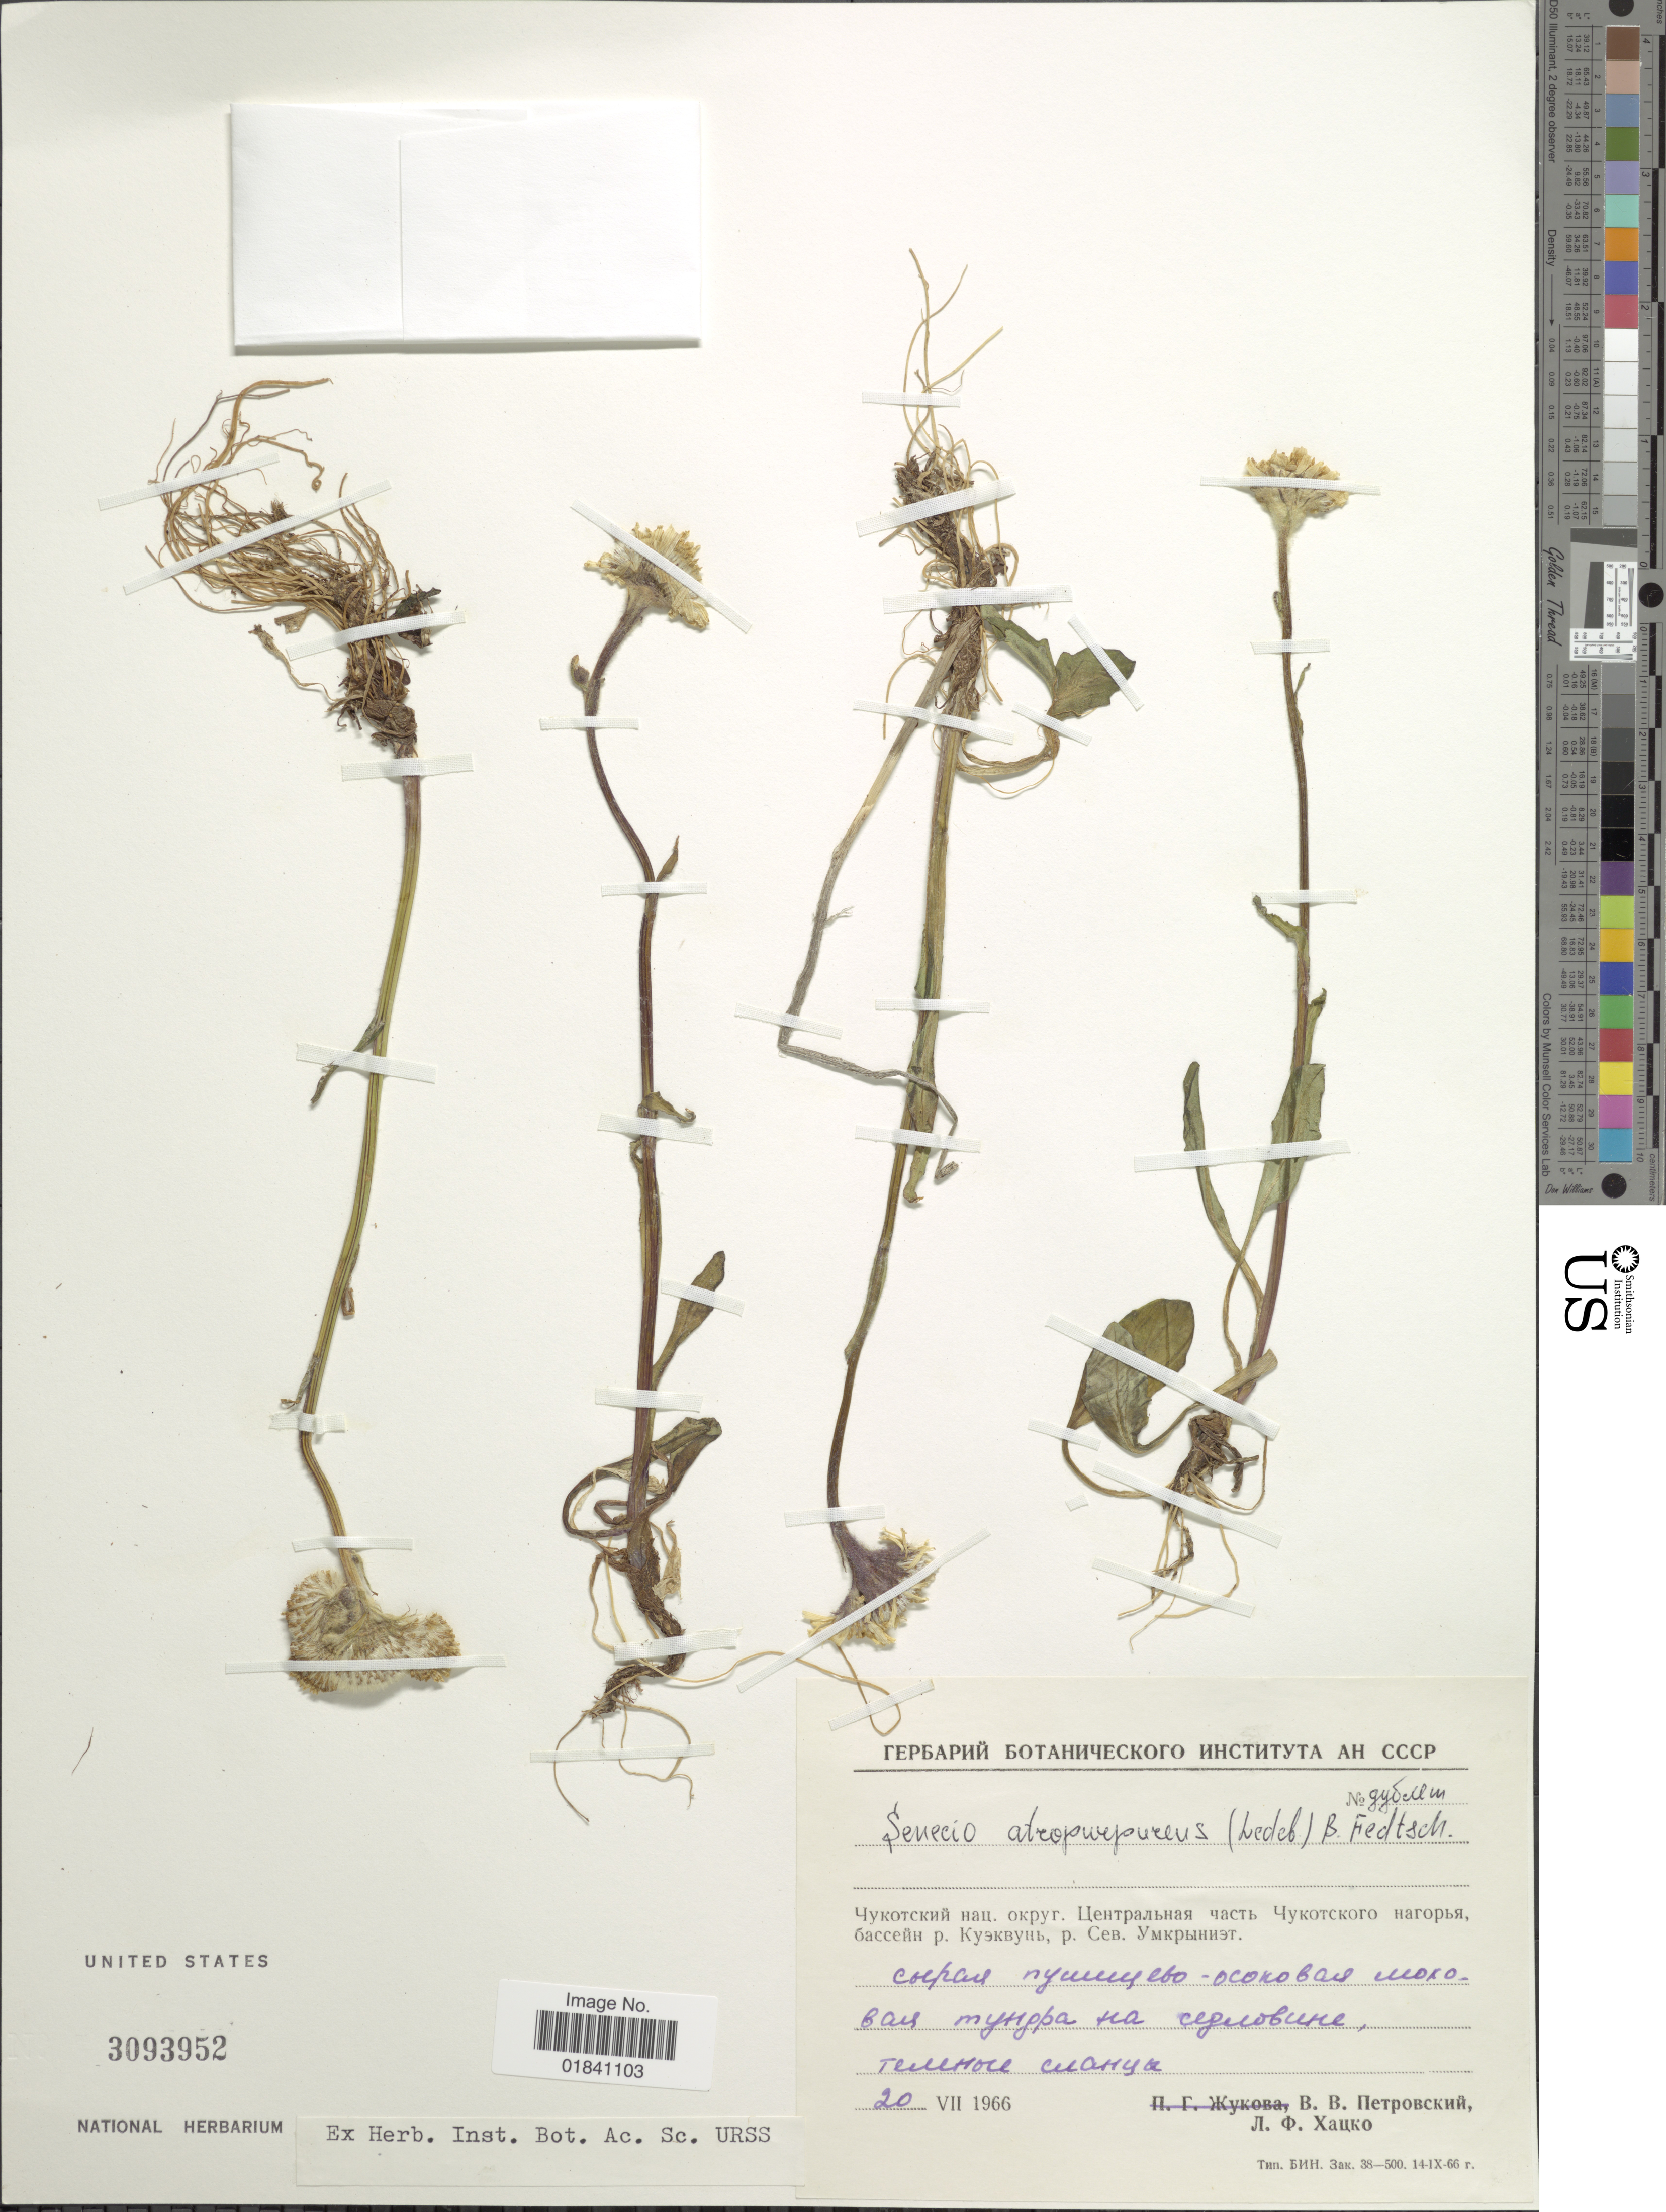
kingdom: Plantae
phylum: Tracheophyta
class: Magnoliopsida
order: Asterales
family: Asteraceae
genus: Senecio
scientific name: Senecio atropurpureus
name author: (Ledeb.) B. Fedtsch.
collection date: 1966-07-20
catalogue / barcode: US 3093952